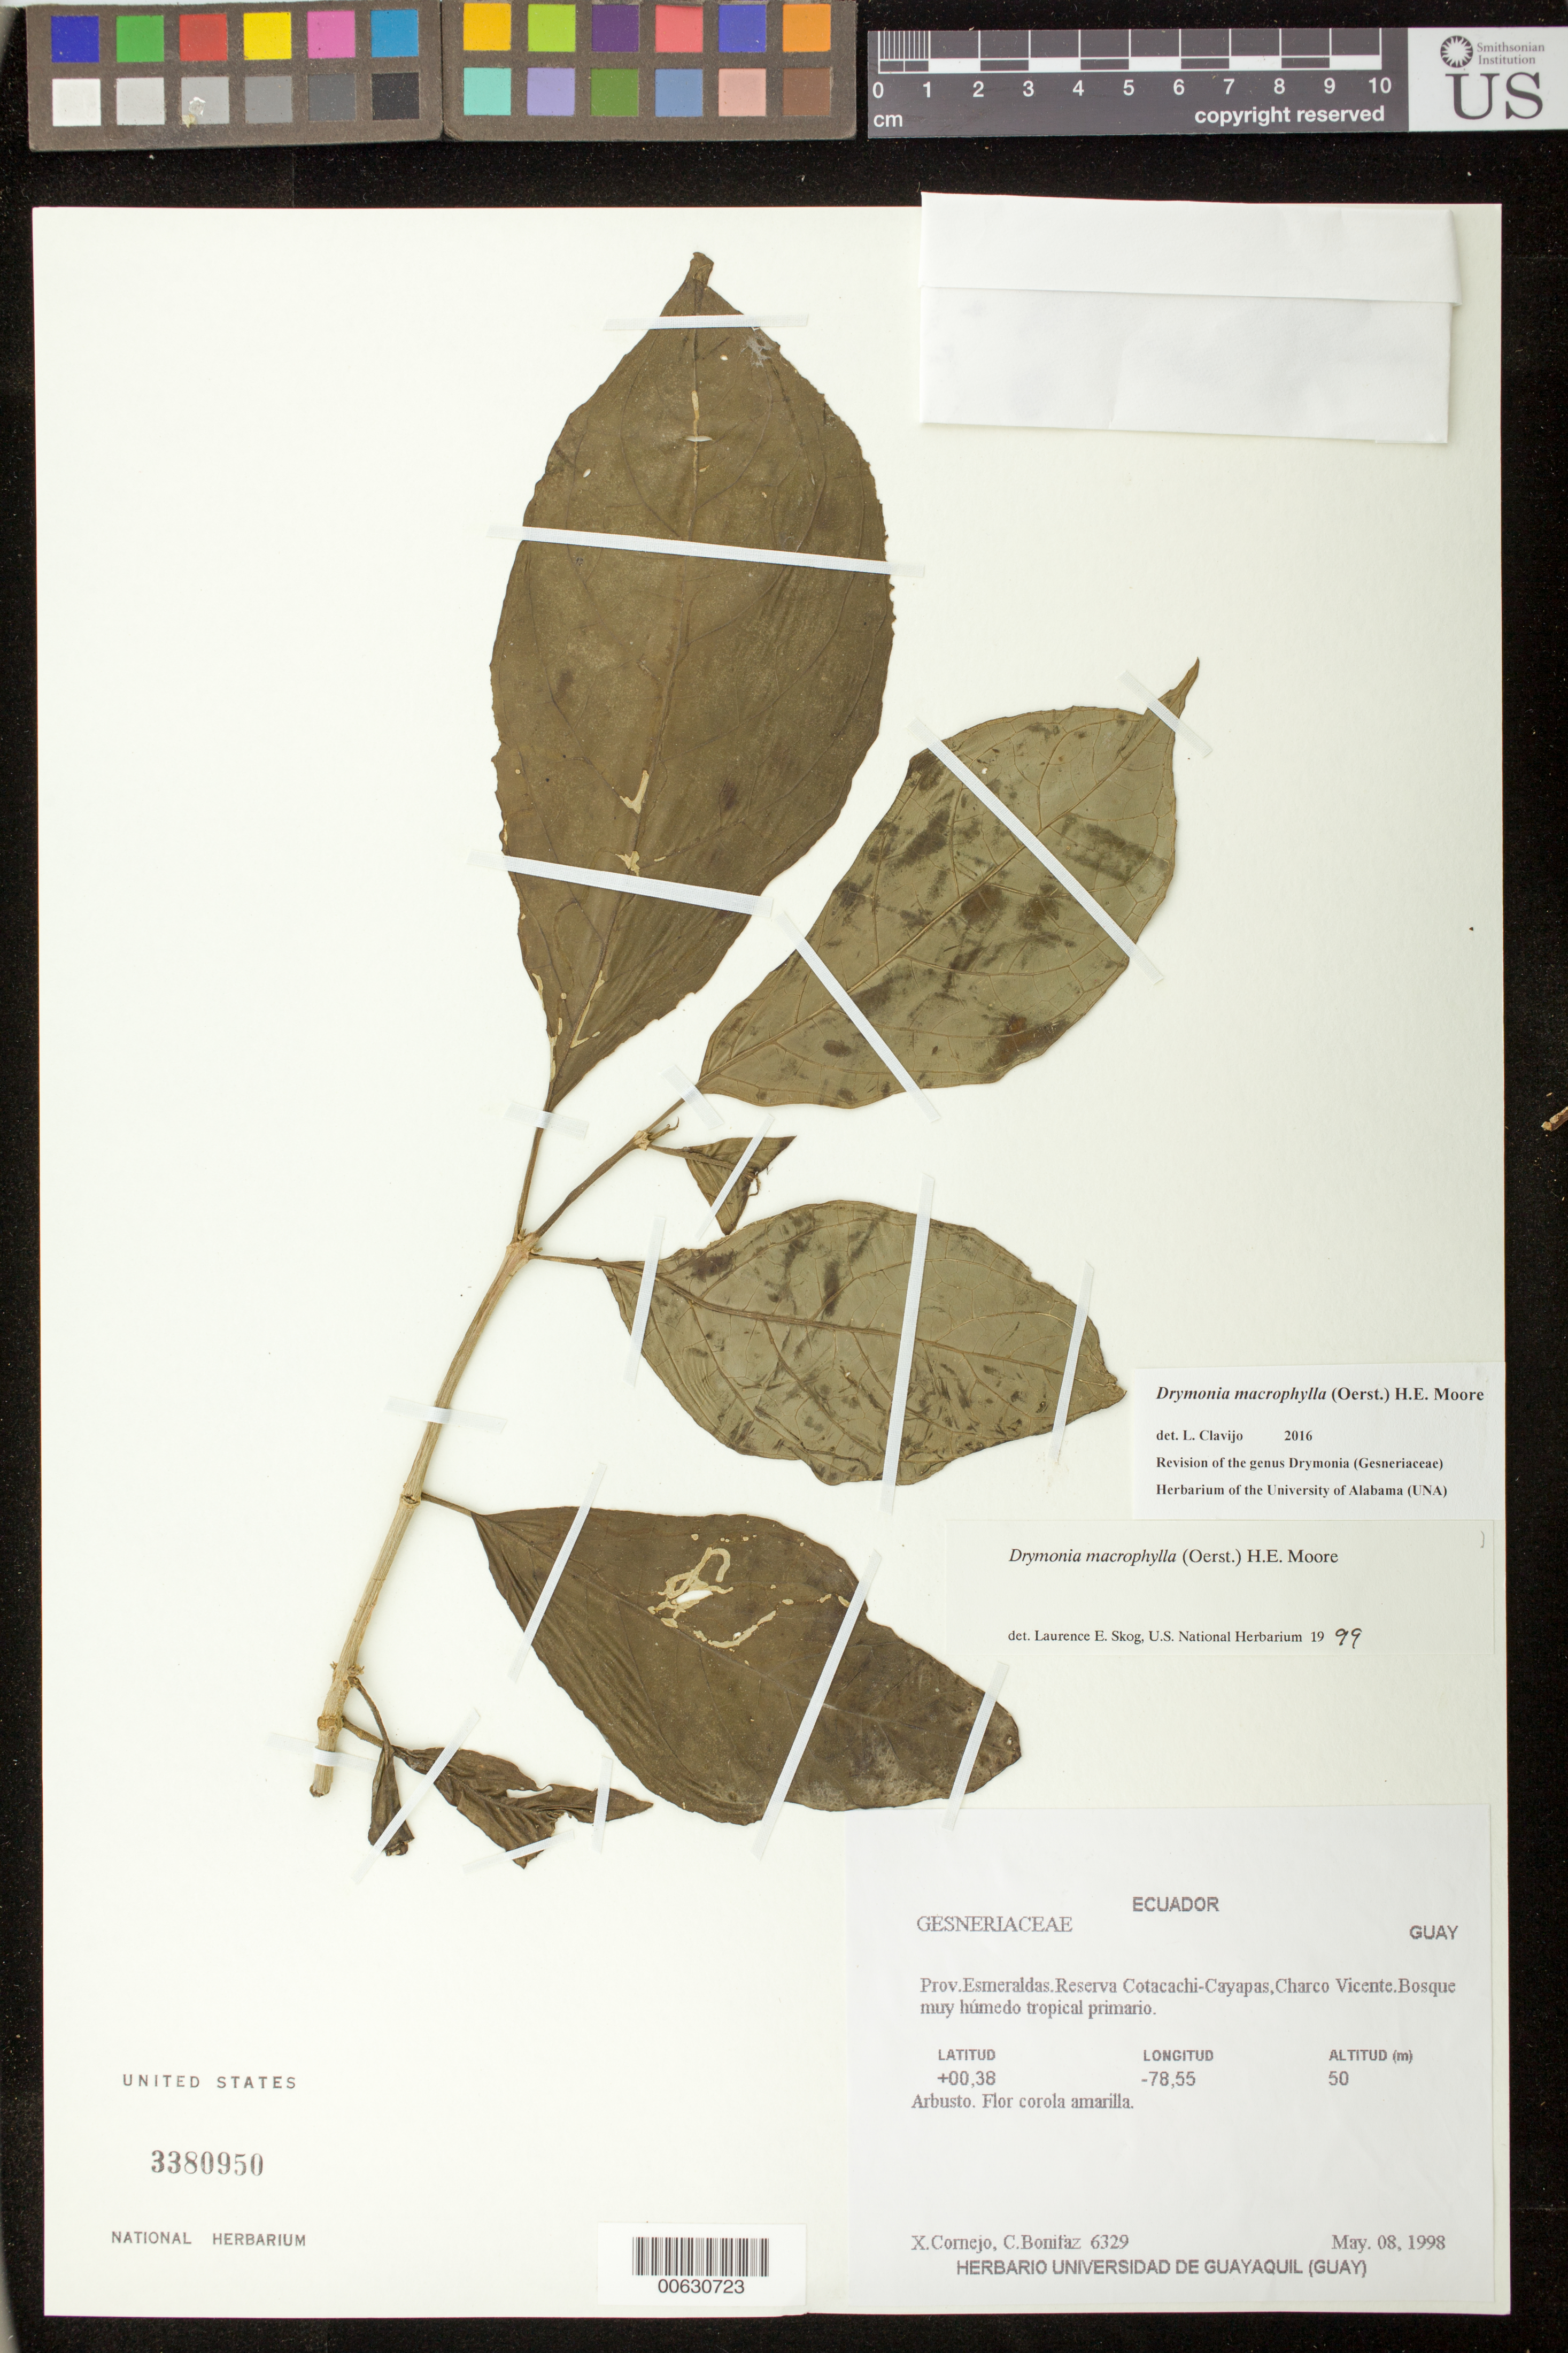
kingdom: Plantae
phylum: Tracheophyta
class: Magnoliopsida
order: Lamiales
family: Gesneriaceae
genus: Drymonia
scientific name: Drymonia macrophylla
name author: (Oerst.) H.E. Moore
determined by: Skog, Laurence E.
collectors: X. F. Cornejo & C. Bonifaz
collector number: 6329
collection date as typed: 08 May 1998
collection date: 1998-05-08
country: Ecuador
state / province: Esmeraldas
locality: Reserva Cotacachi-Cayapas, Charco Vicente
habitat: Bosque muy húmedo tropical primario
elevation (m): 50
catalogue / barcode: US 3380950